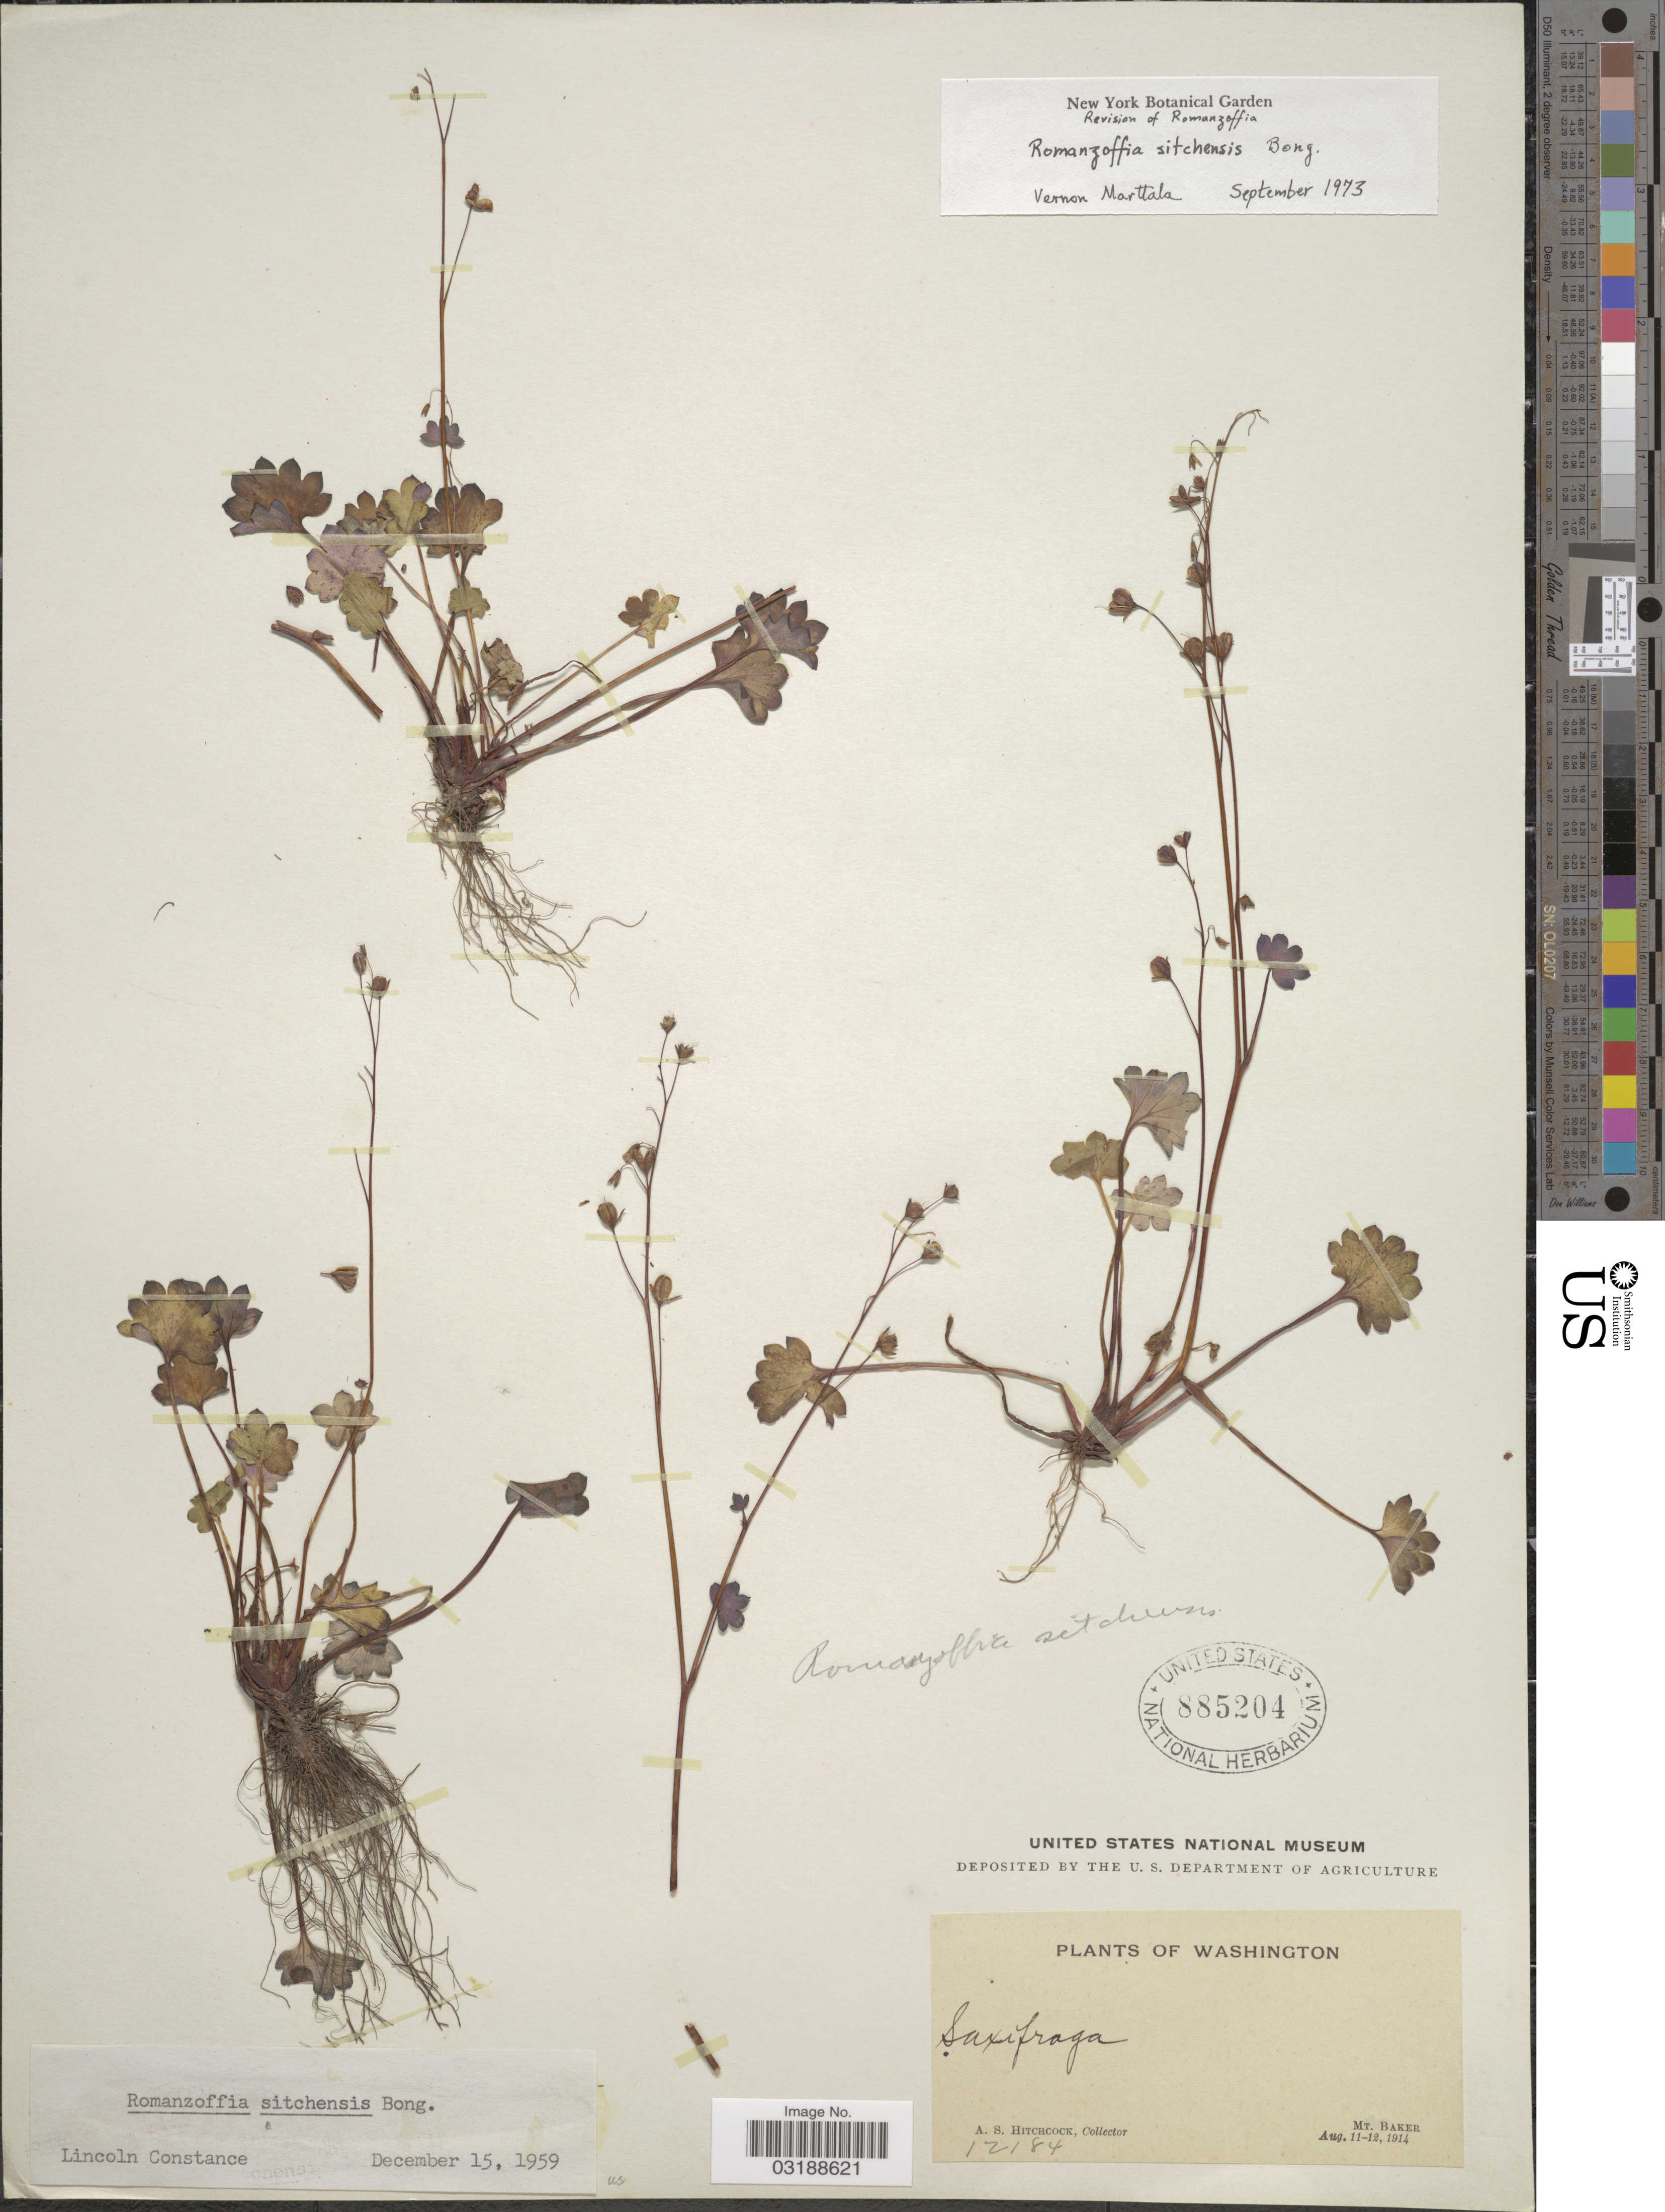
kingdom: Plantae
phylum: Tracheophyta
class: Magnoliopsida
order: Boraginales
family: Hydrophyllaceae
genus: Romanzoffia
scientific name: Romanzoffia sitchensis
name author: Bong.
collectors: A. S. Hitchcock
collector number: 12184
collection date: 1914-08-11/1914-08-12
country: United States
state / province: Washington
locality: Mt. Baker.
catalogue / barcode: US 885204